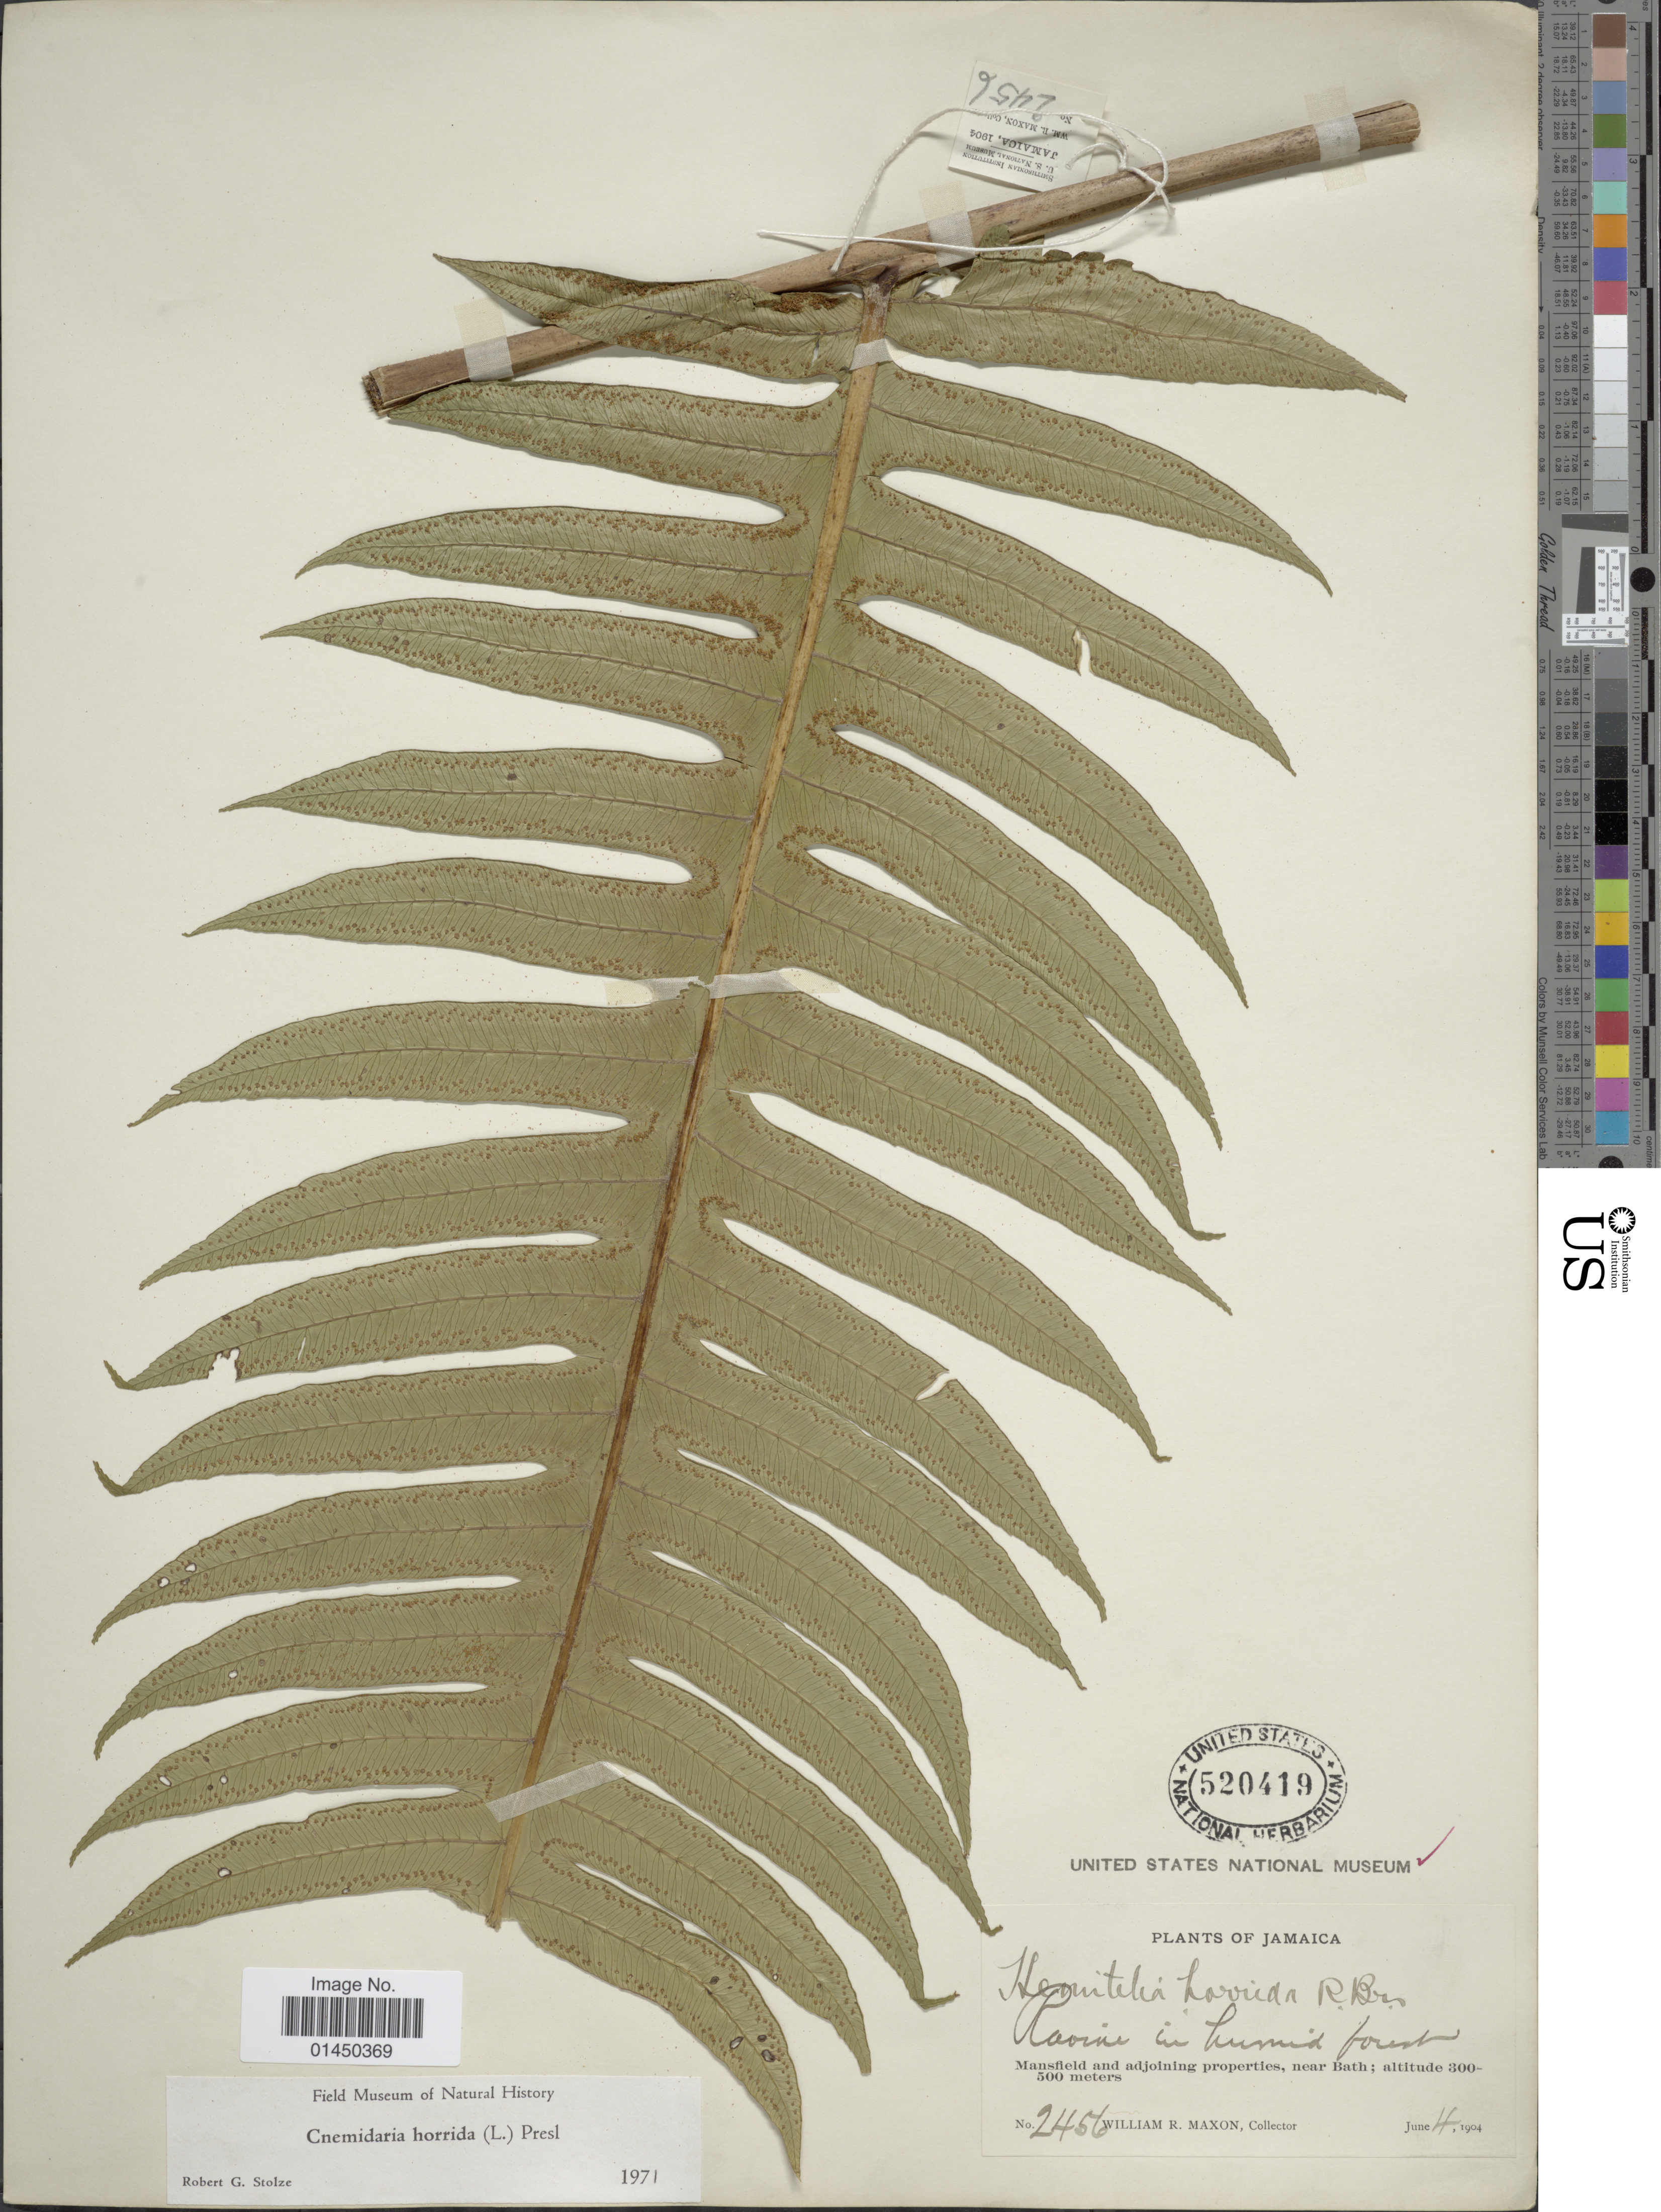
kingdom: Plantae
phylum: Tracheophyta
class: Polypodiopsida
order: Cyatheales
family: Cyatheaceae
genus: Cyathea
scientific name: Cyathea horrida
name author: (L.) Sm.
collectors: W. R. Maxon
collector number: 2456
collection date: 1904-06-04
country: Jamaica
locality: Ravine in humid forest, Mansfield and adjoining properties, near Bath.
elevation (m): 300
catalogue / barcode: US 520419